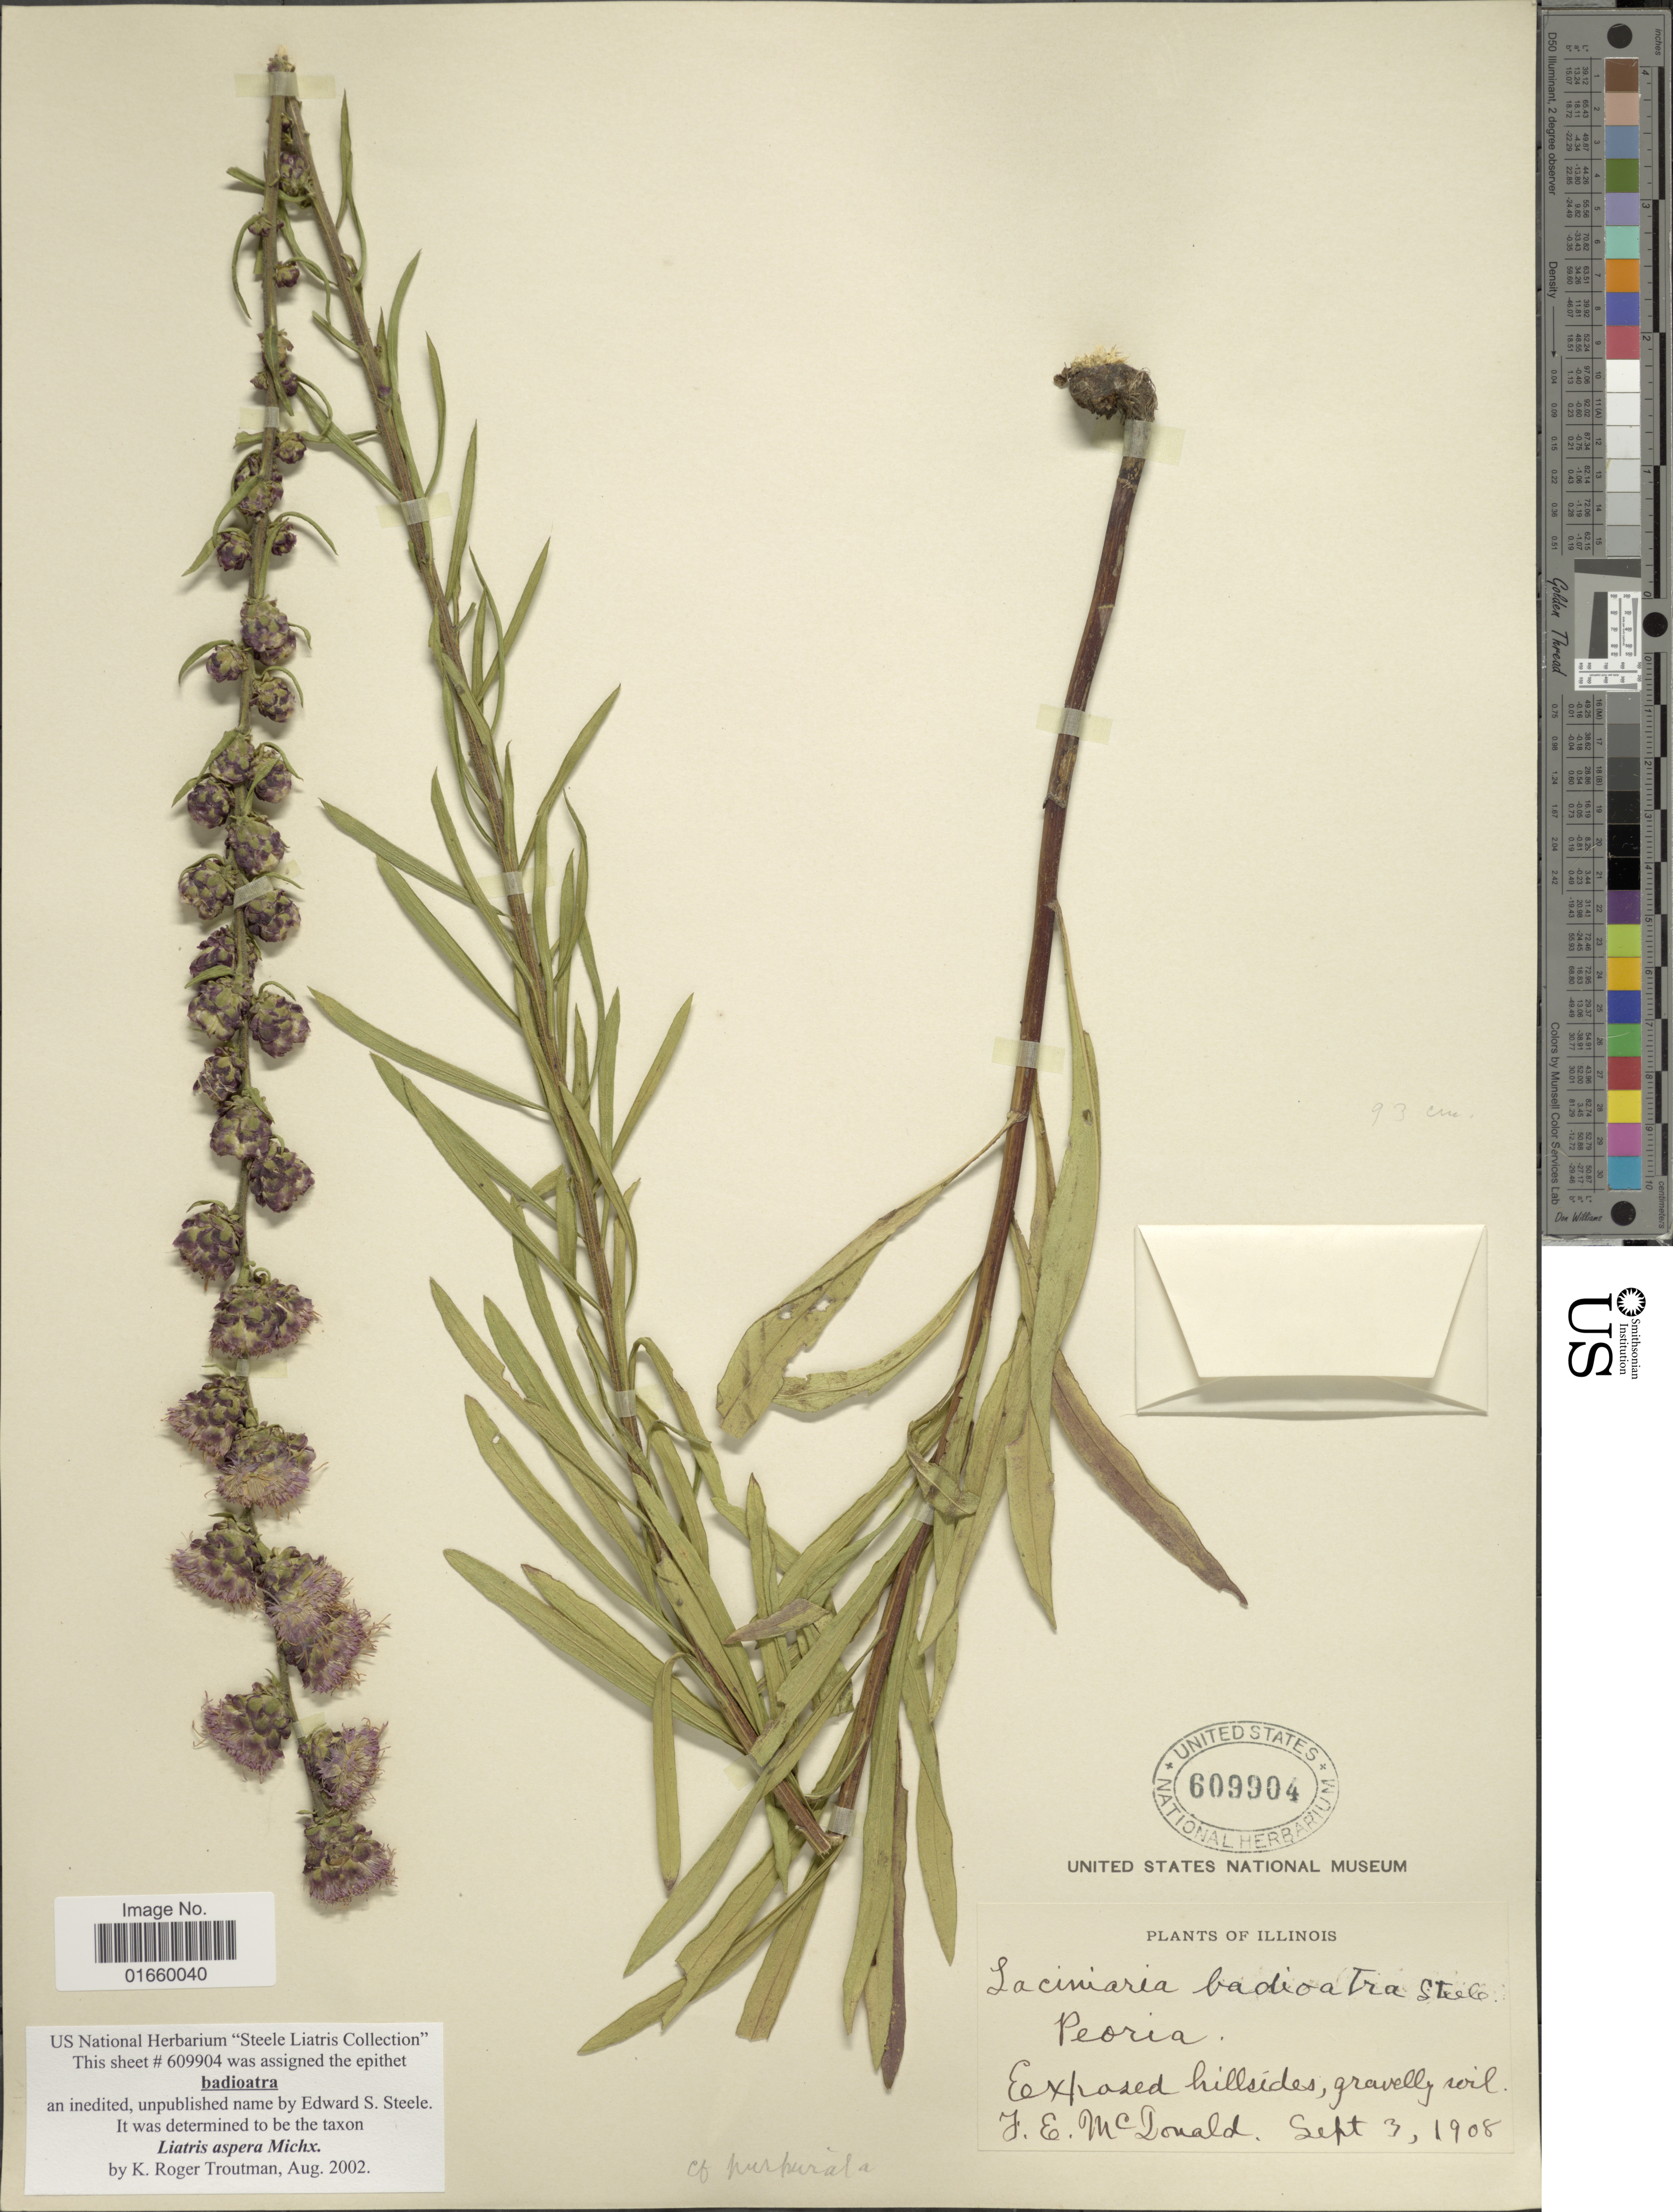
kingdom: Plantae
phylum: Tracheophyta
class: Magnoliopsida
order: Asterales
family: Asteraceae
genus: Liatris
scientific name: Liatris aspera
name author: Michx.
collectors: F. E. McDonald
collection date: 1908-09-03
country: United States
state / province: Illinois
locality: Exposed hillsides, gravelly soil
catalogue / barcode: US 609904